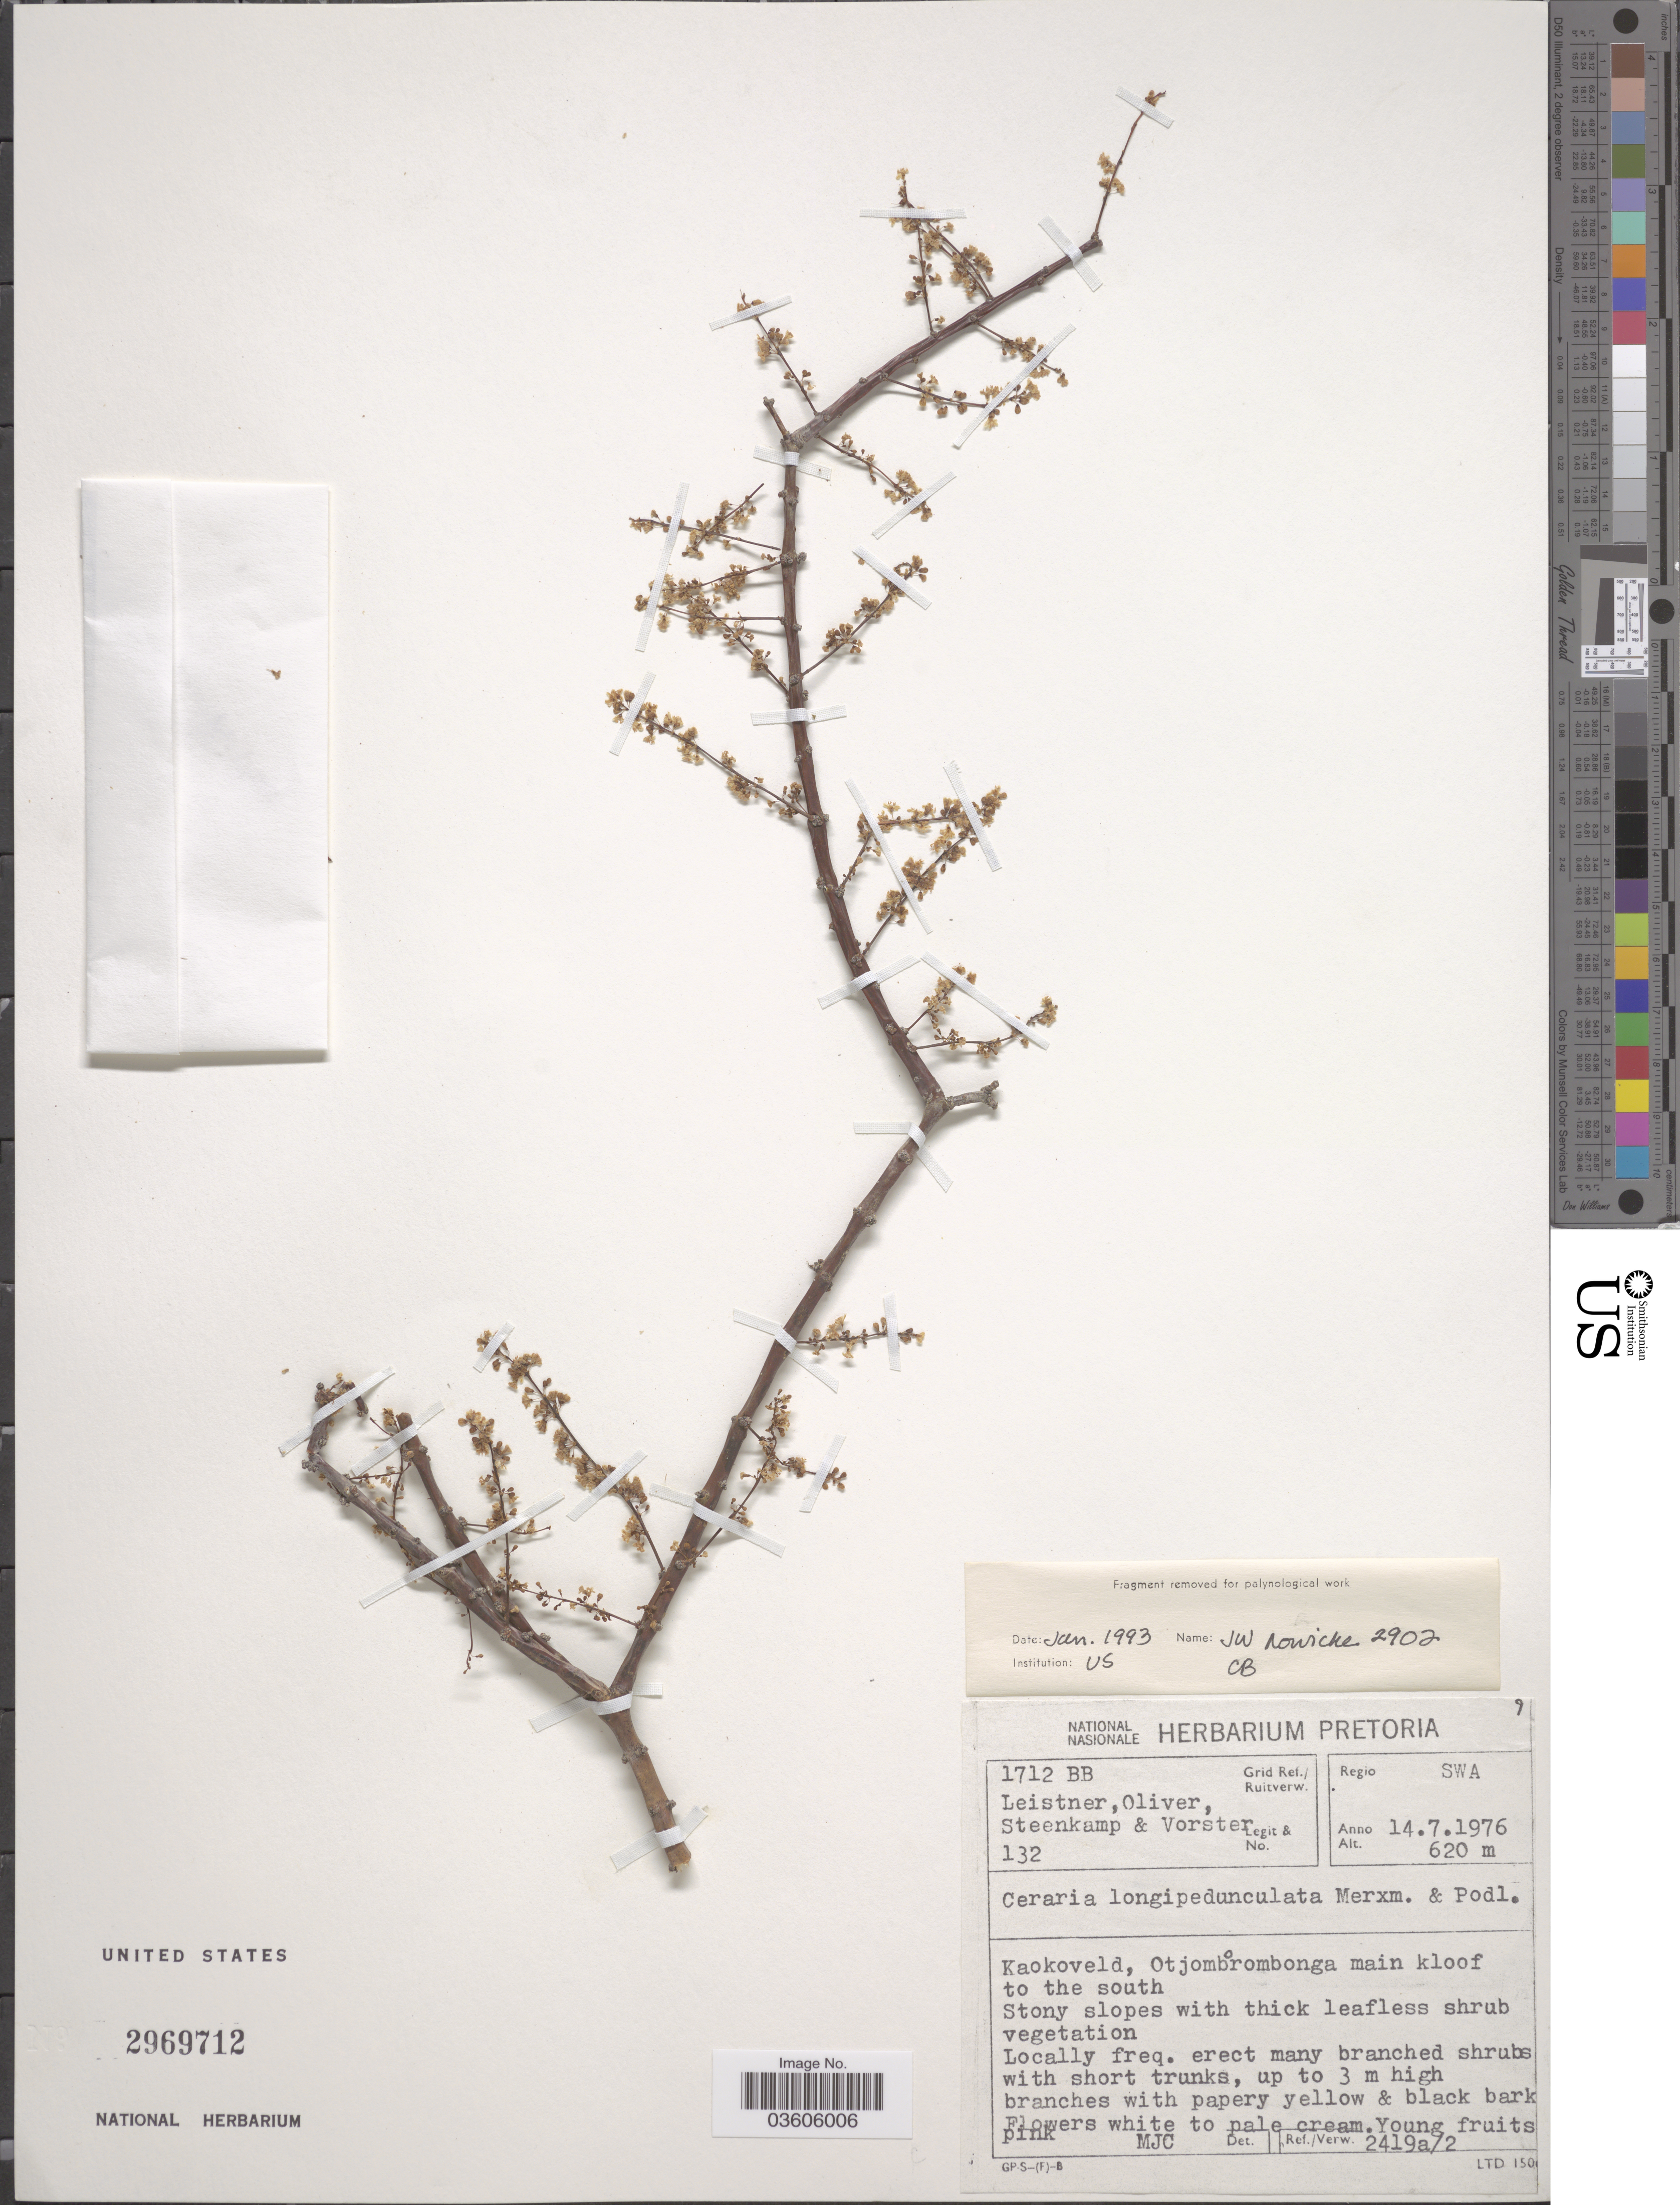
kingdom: Plantae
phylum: Tracheophyta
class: Magnoliopsida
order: Caryophyllales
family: Didiereaceae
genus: Ceraria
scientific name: Ceraria longipedunculata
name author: Merxm. & Podlech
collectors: Leistner, Oliver, --, -- Steenkamp & -. Vorster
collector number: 132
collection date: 1976-07-14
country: Namibia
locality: Regio SWA. Grid Ref./Ruitverw. 1712BB. Kaokoveld, Otjomborombonga main kloof to the south.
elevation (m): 620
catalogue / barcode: US 2969712